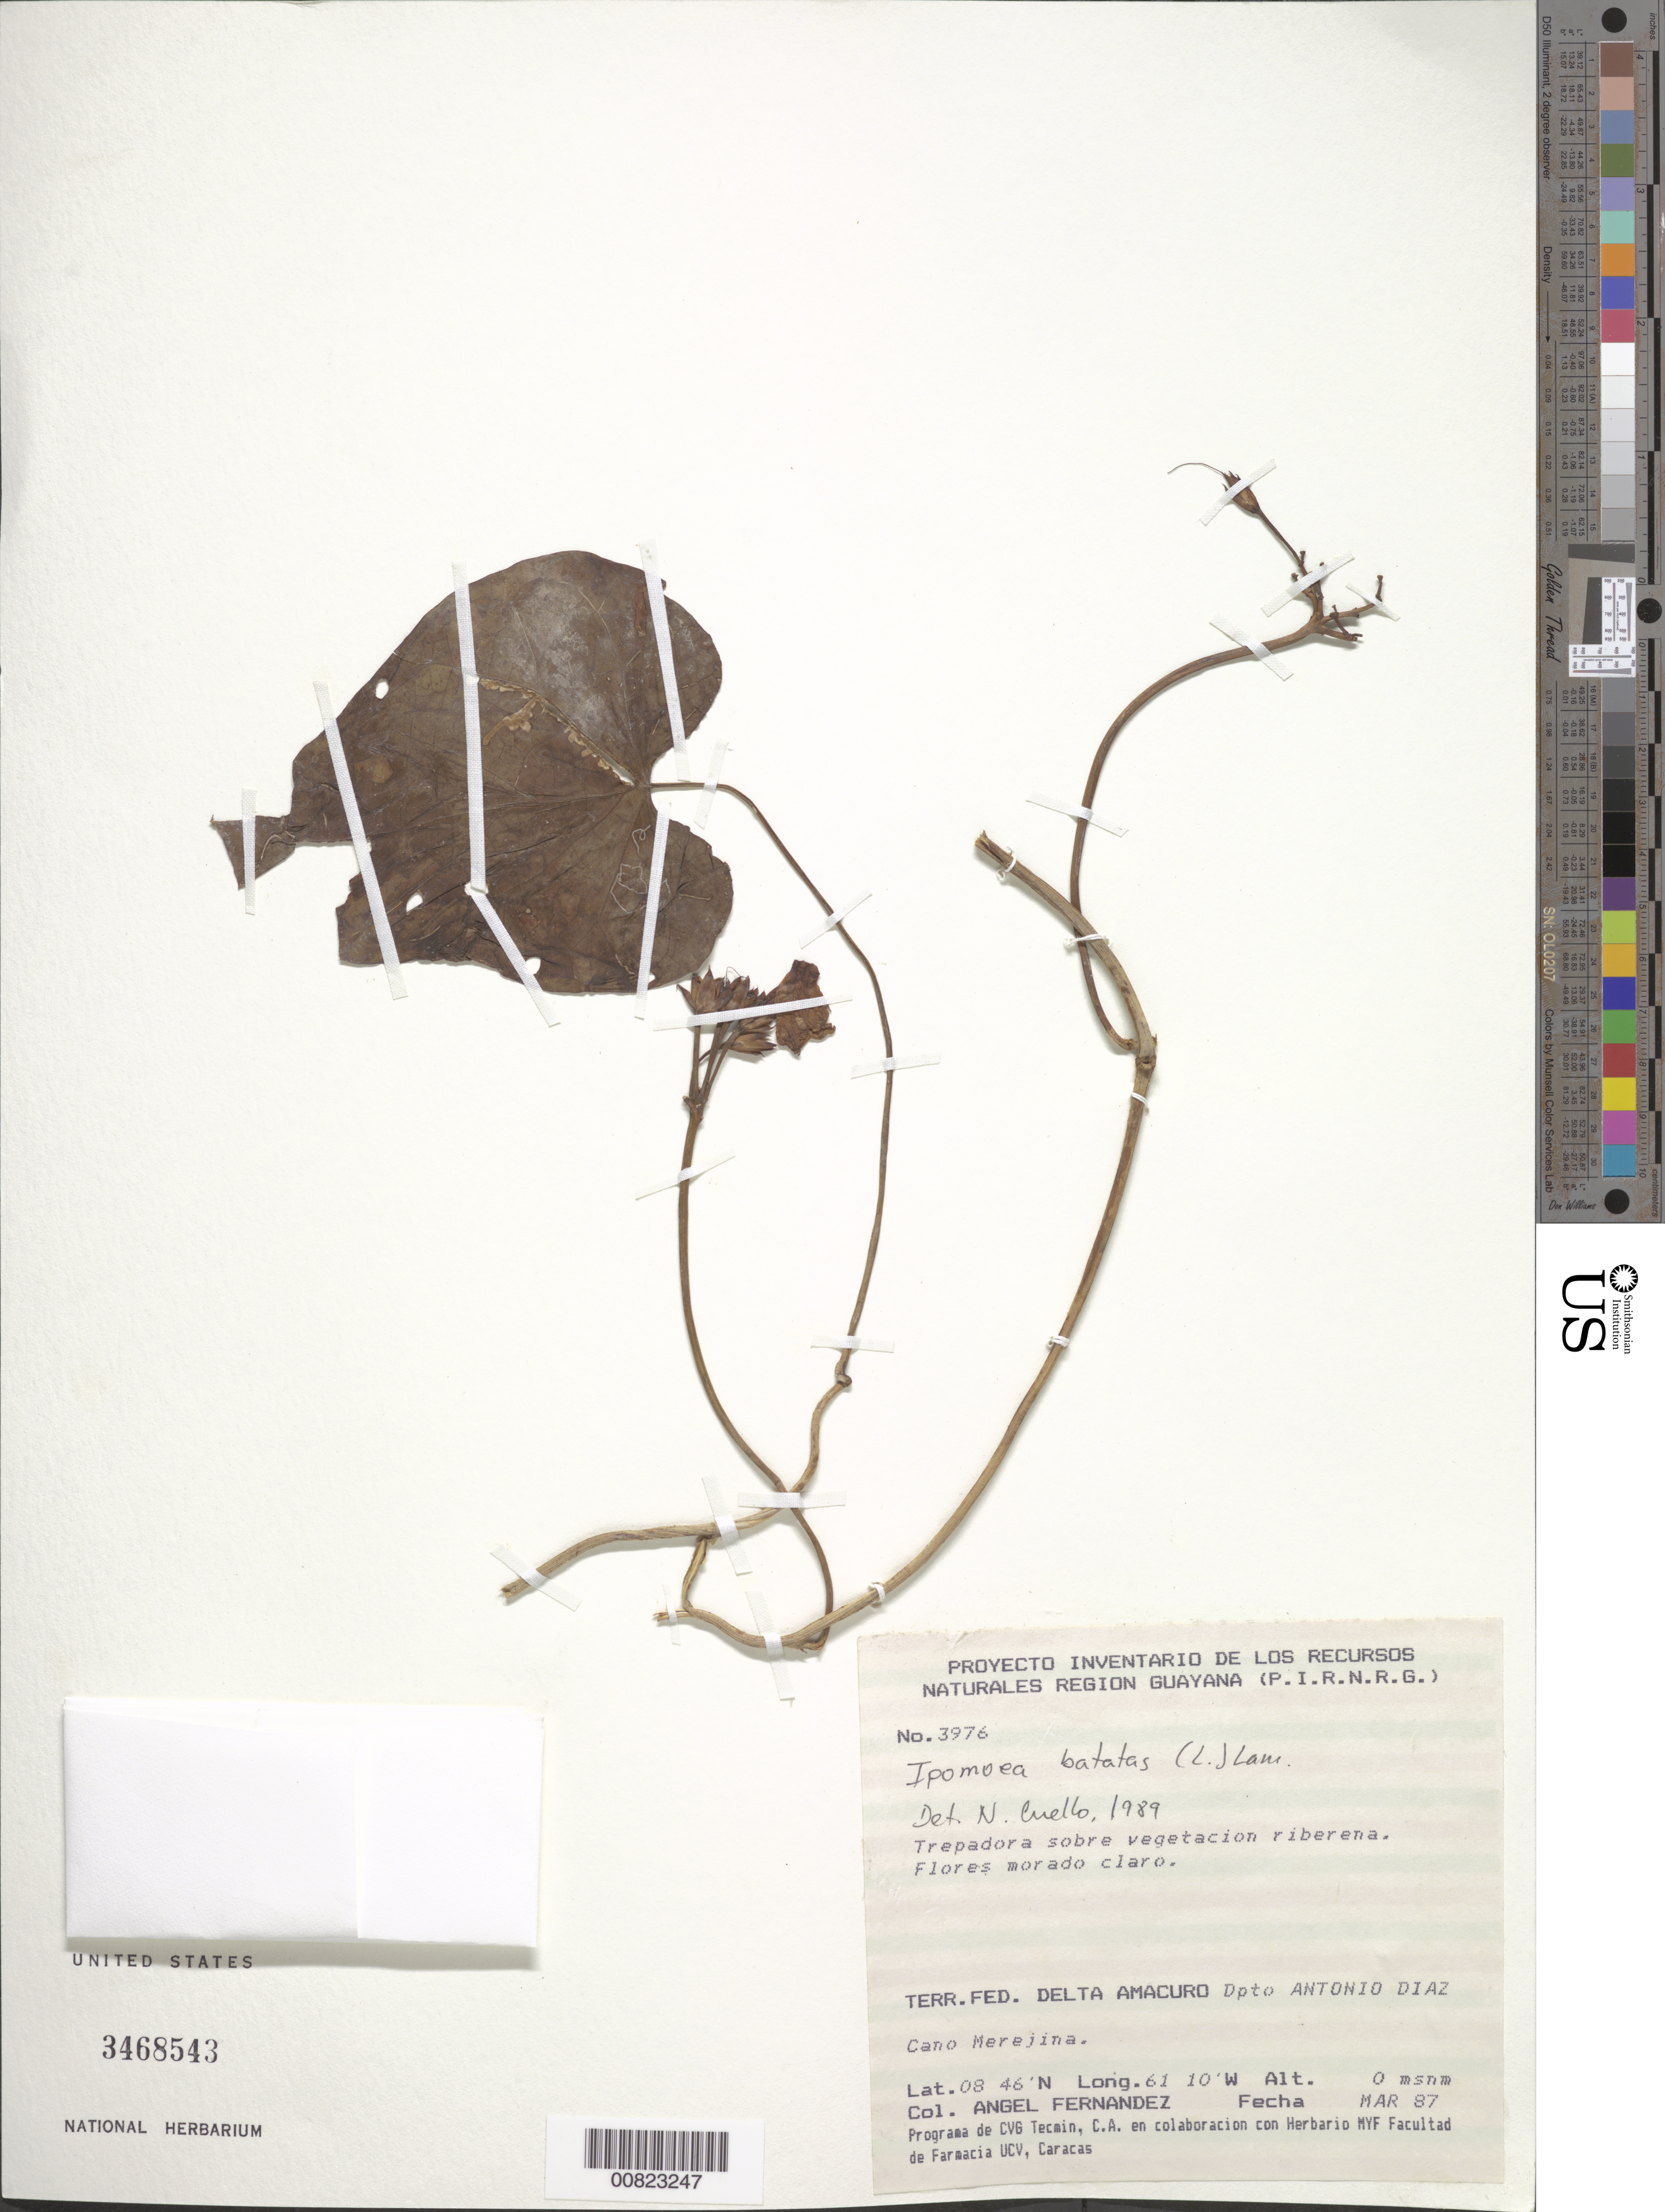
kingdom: Plantae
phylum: Tracheophyta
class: Magnoliopsida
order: Solanales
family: Convolvulaceae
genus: Ipomoea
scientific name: Ipomoea batatas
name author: (L.) Lam.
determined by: Cuello, Nidia L.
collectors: A. Fernández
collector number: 3976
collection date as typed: Mar-87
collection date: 1987-03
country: Venezuela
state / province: Delta Amacuro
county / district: Antonio Díaz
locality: Caño Merejina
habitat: Vegetación riberena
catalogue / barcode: US 3468543